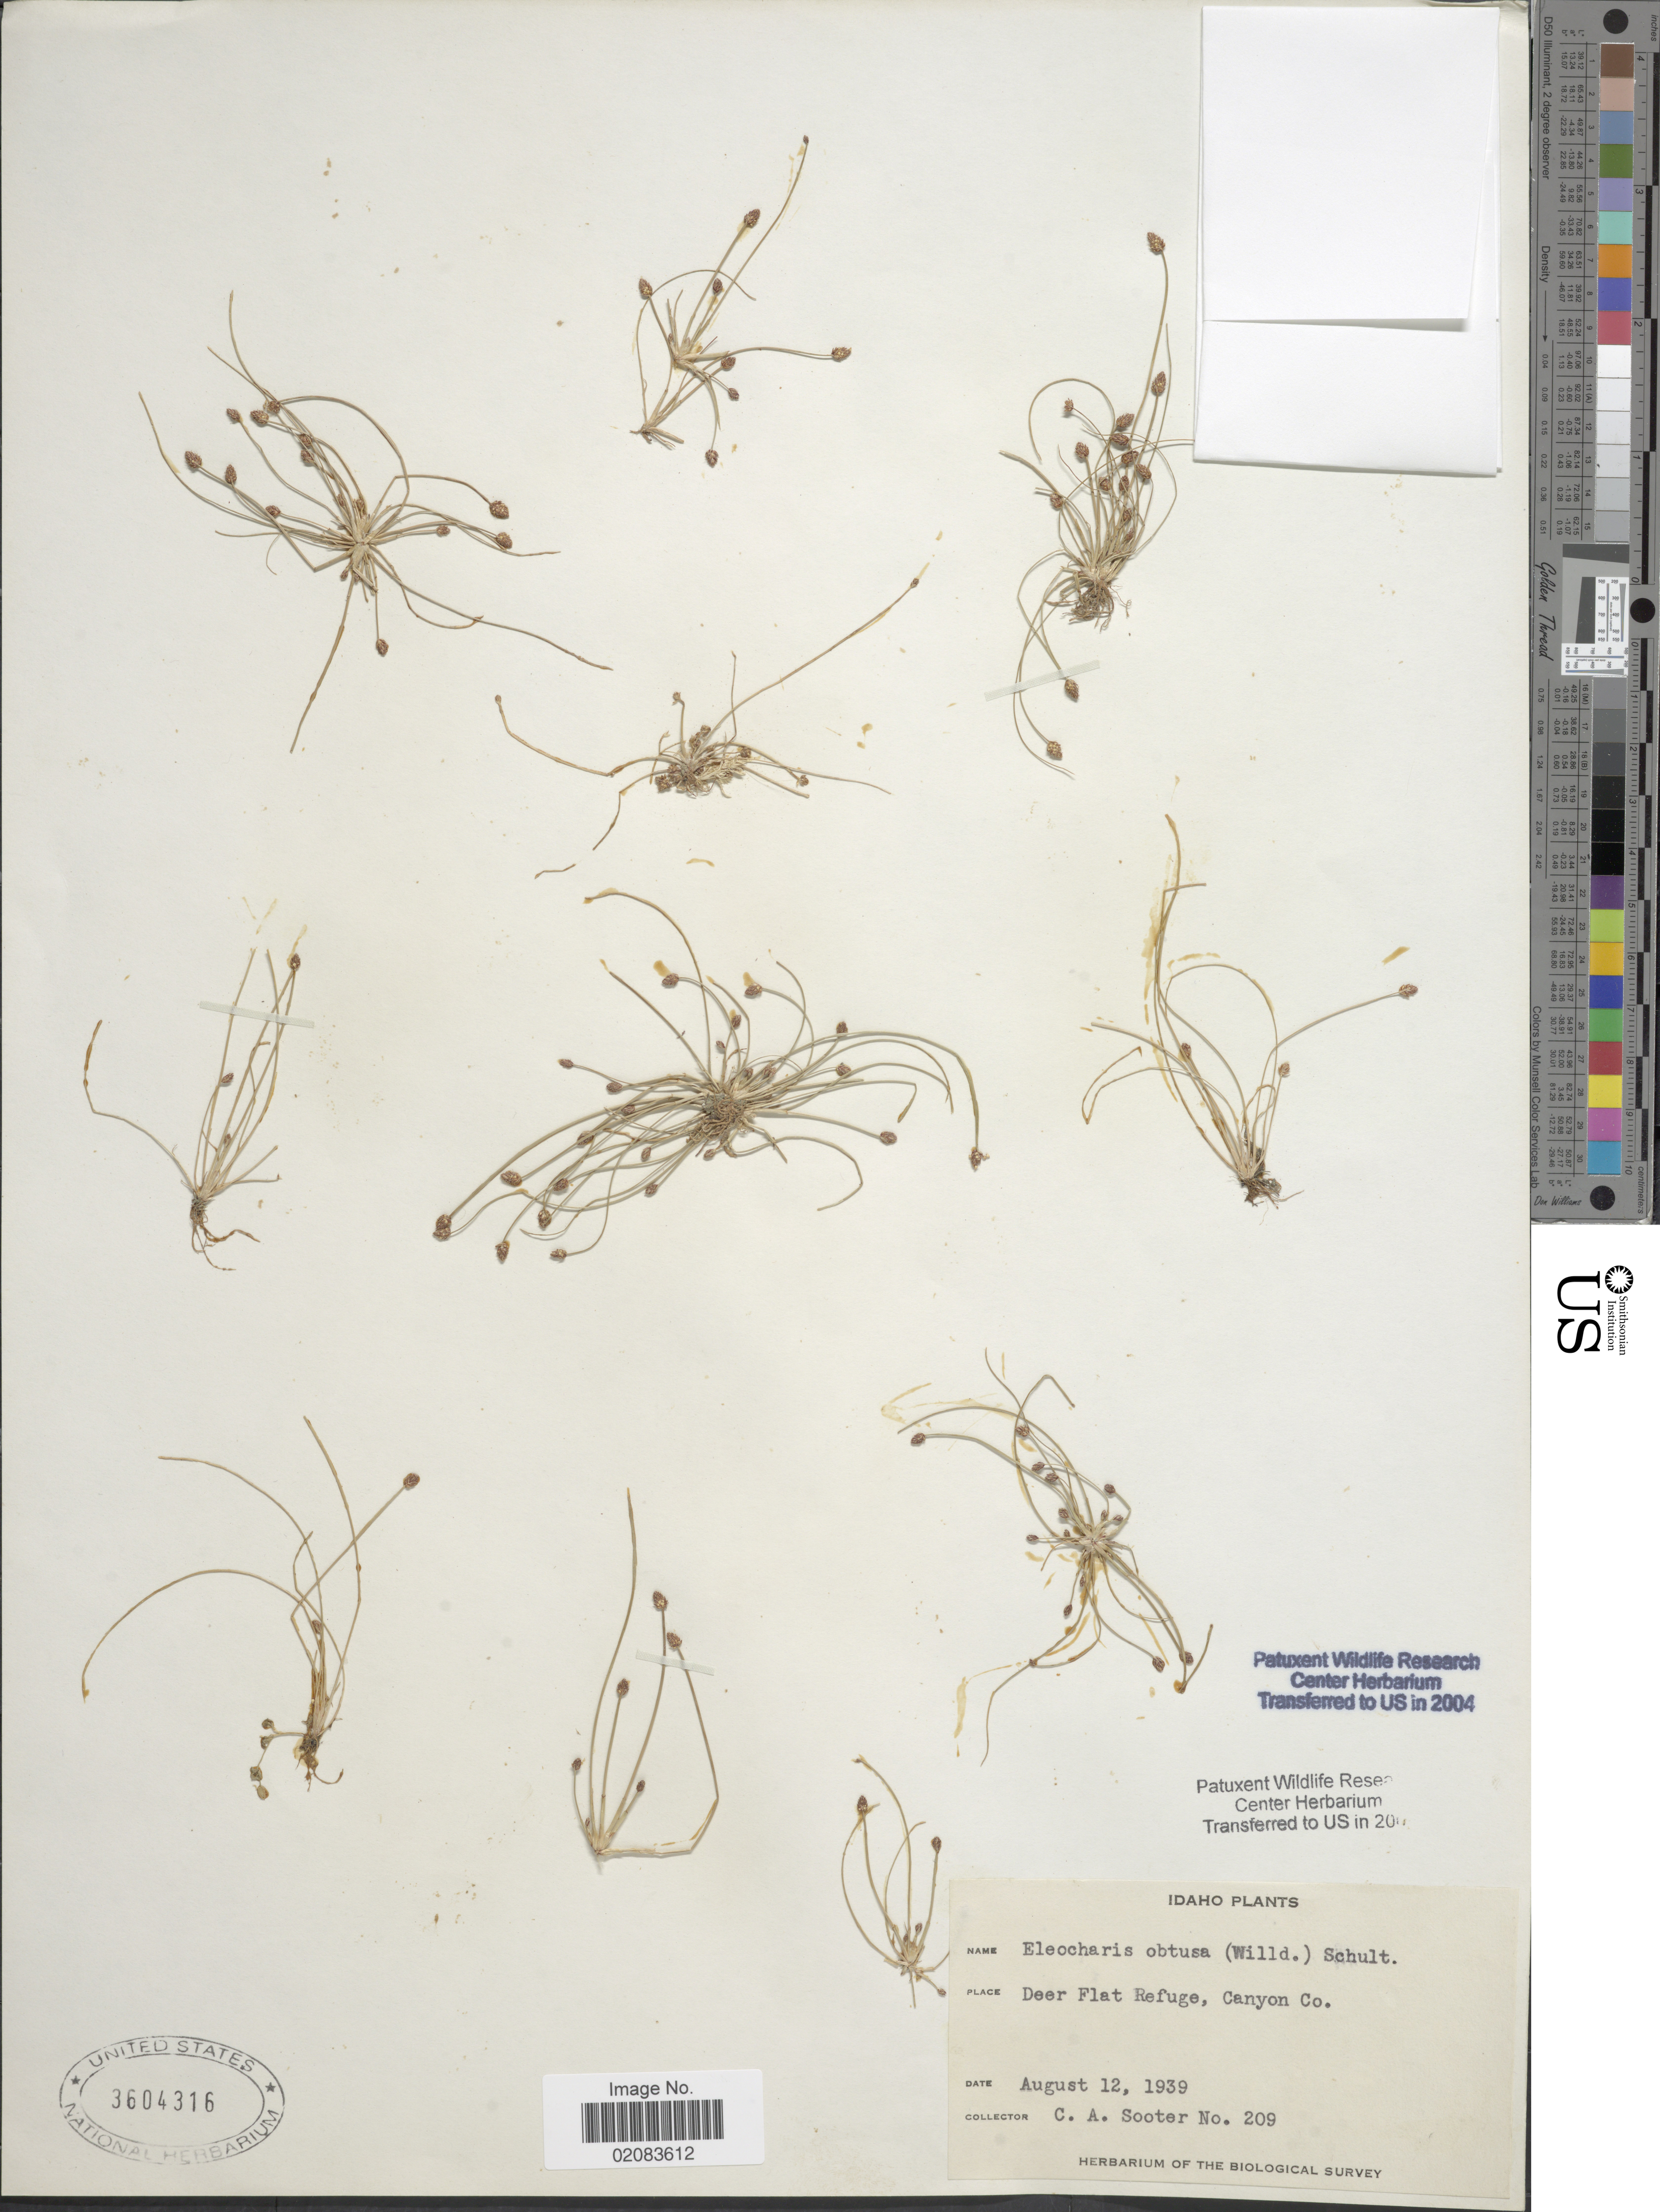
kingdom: Plantae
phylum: Tracheophyta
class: Liliopsida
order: Poales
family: Cyperaceae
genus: Eleocharis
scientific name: Eleocharis obtusa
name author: (Willd.) Schult.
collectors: C. Scooter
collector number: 209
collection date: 1939-08-12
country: United States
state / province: Idaho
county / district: Canyon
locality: Deer Flat Refuge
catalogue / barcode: US 3604316